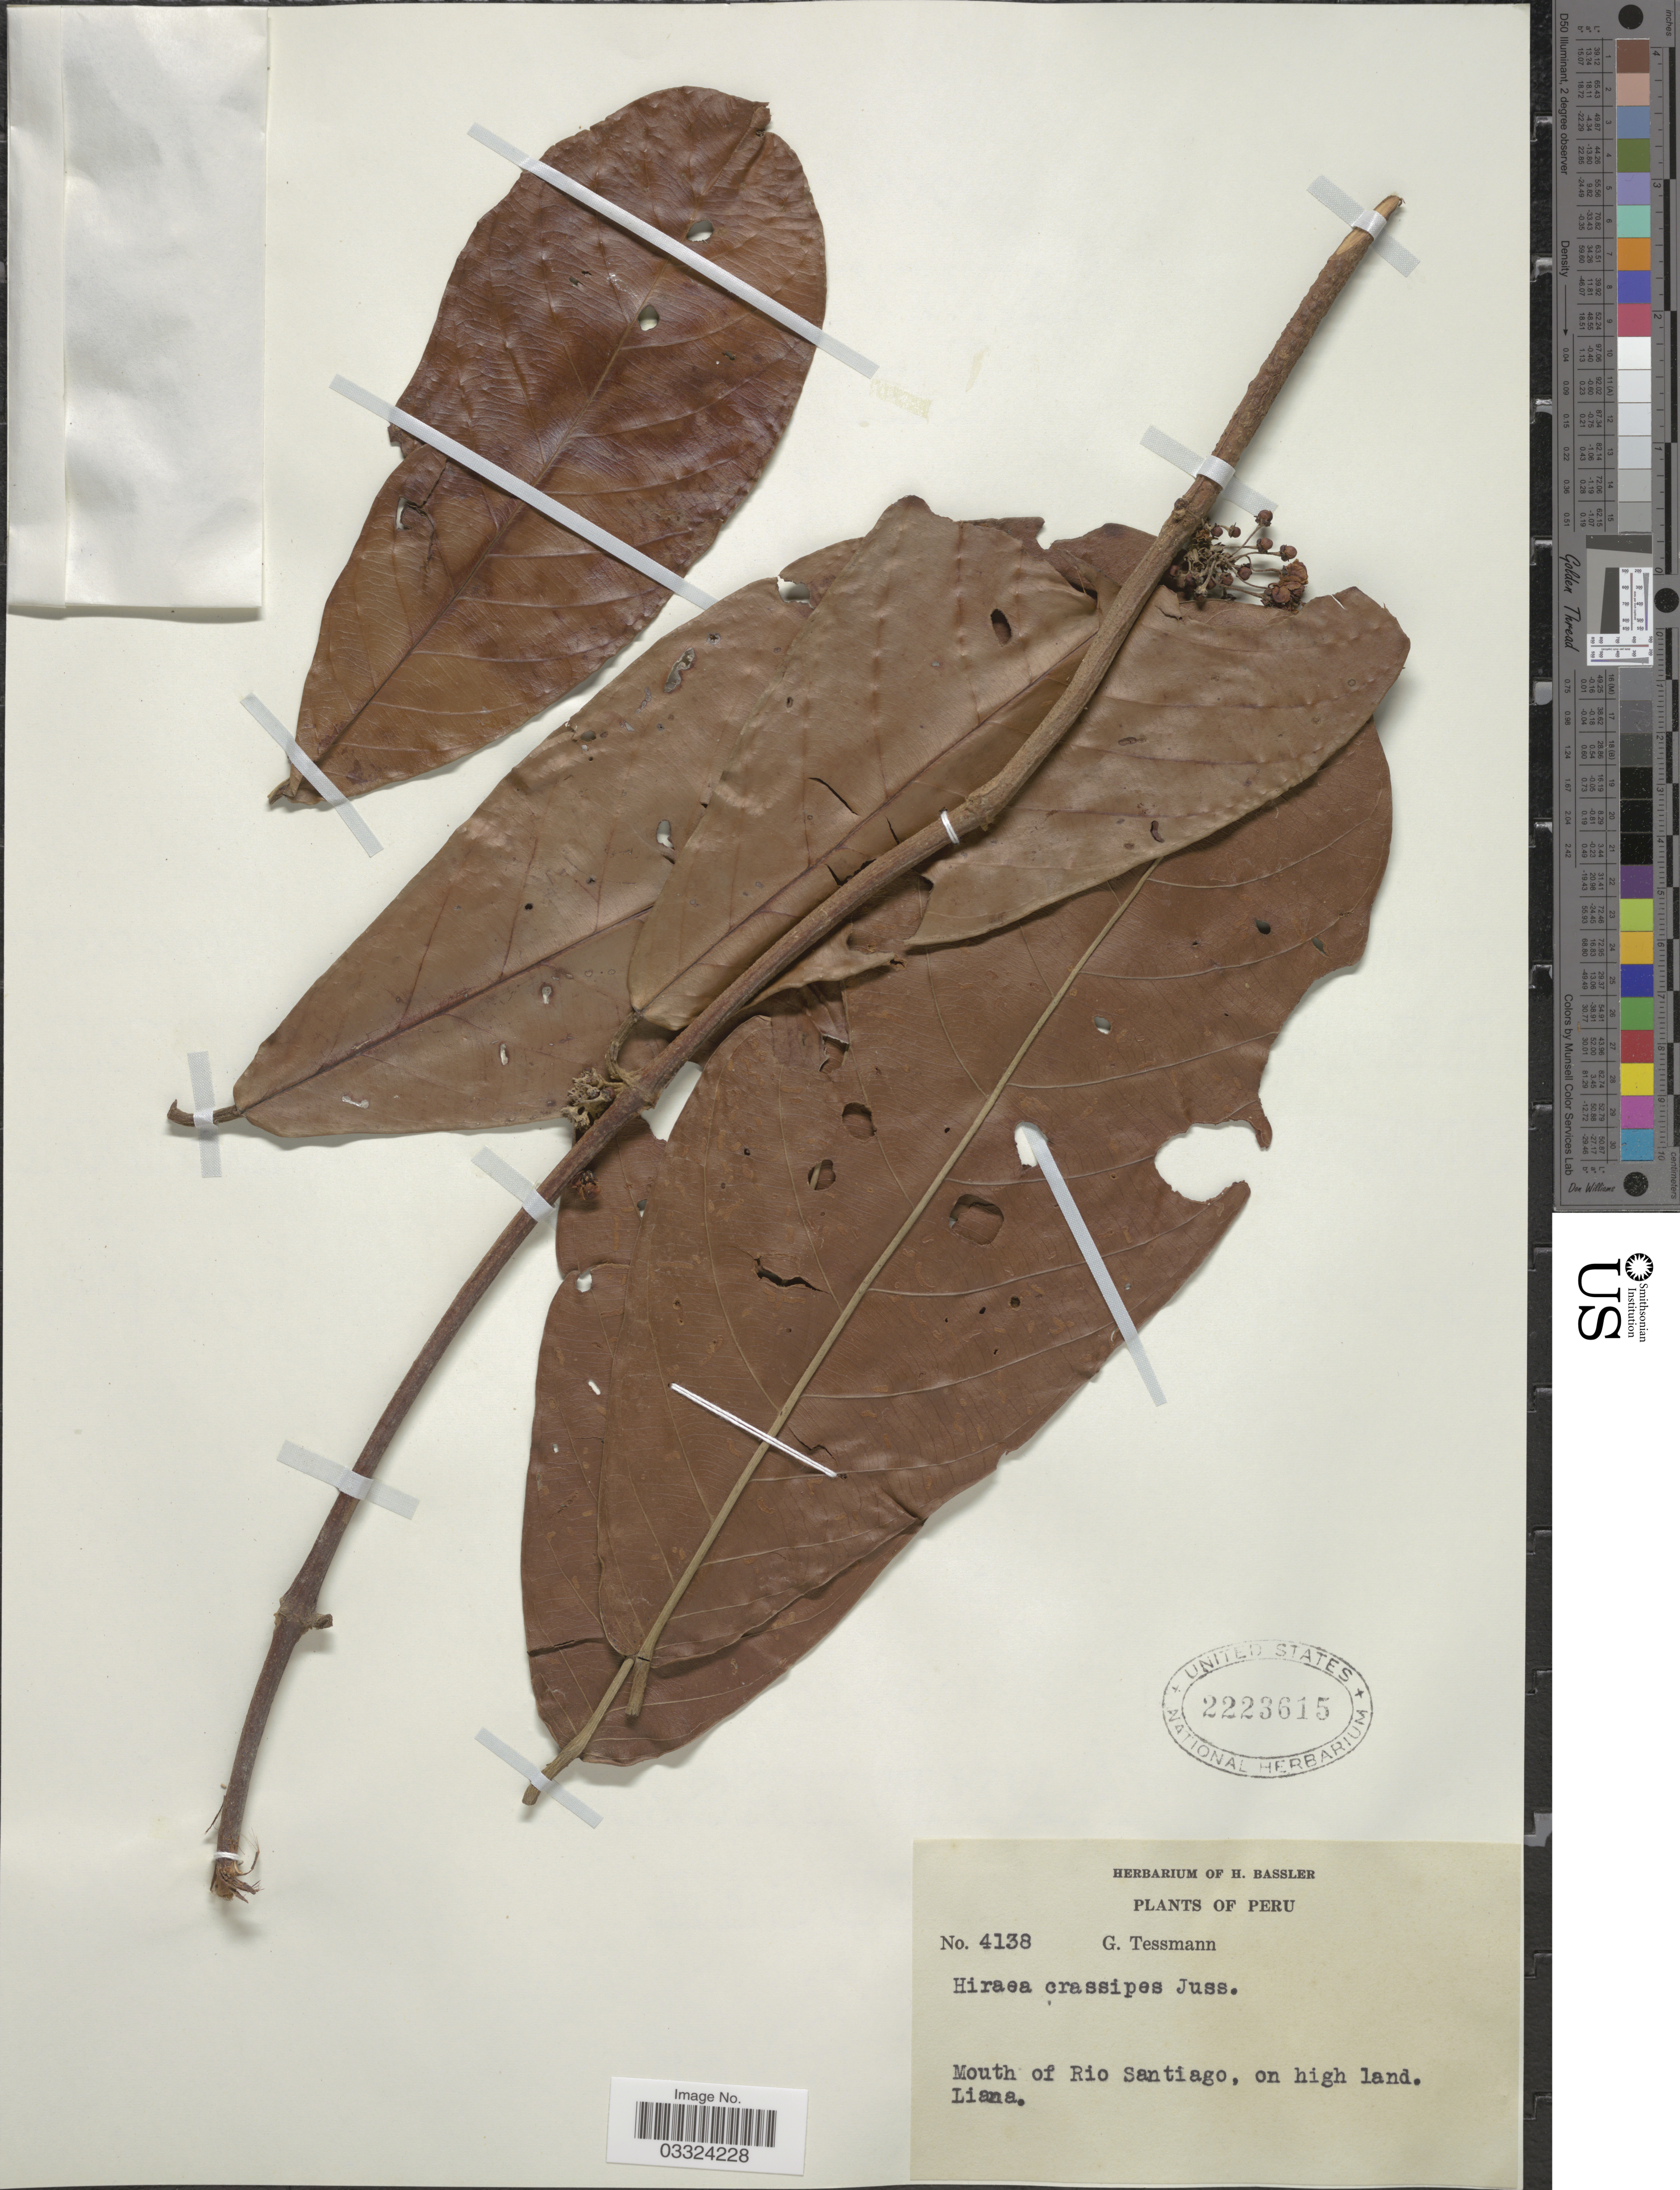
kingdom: Plantae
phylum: Tracheophyta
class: Magnoliopsida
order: Malpighiales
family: Malpighiaceae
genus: Hiraea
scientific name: Hiraea crassipes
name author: A. Juss.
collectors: G. Tessmann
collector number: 4138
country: Peru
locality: Mouth of Rio Santiago, on high land.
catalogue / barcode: US 2223615